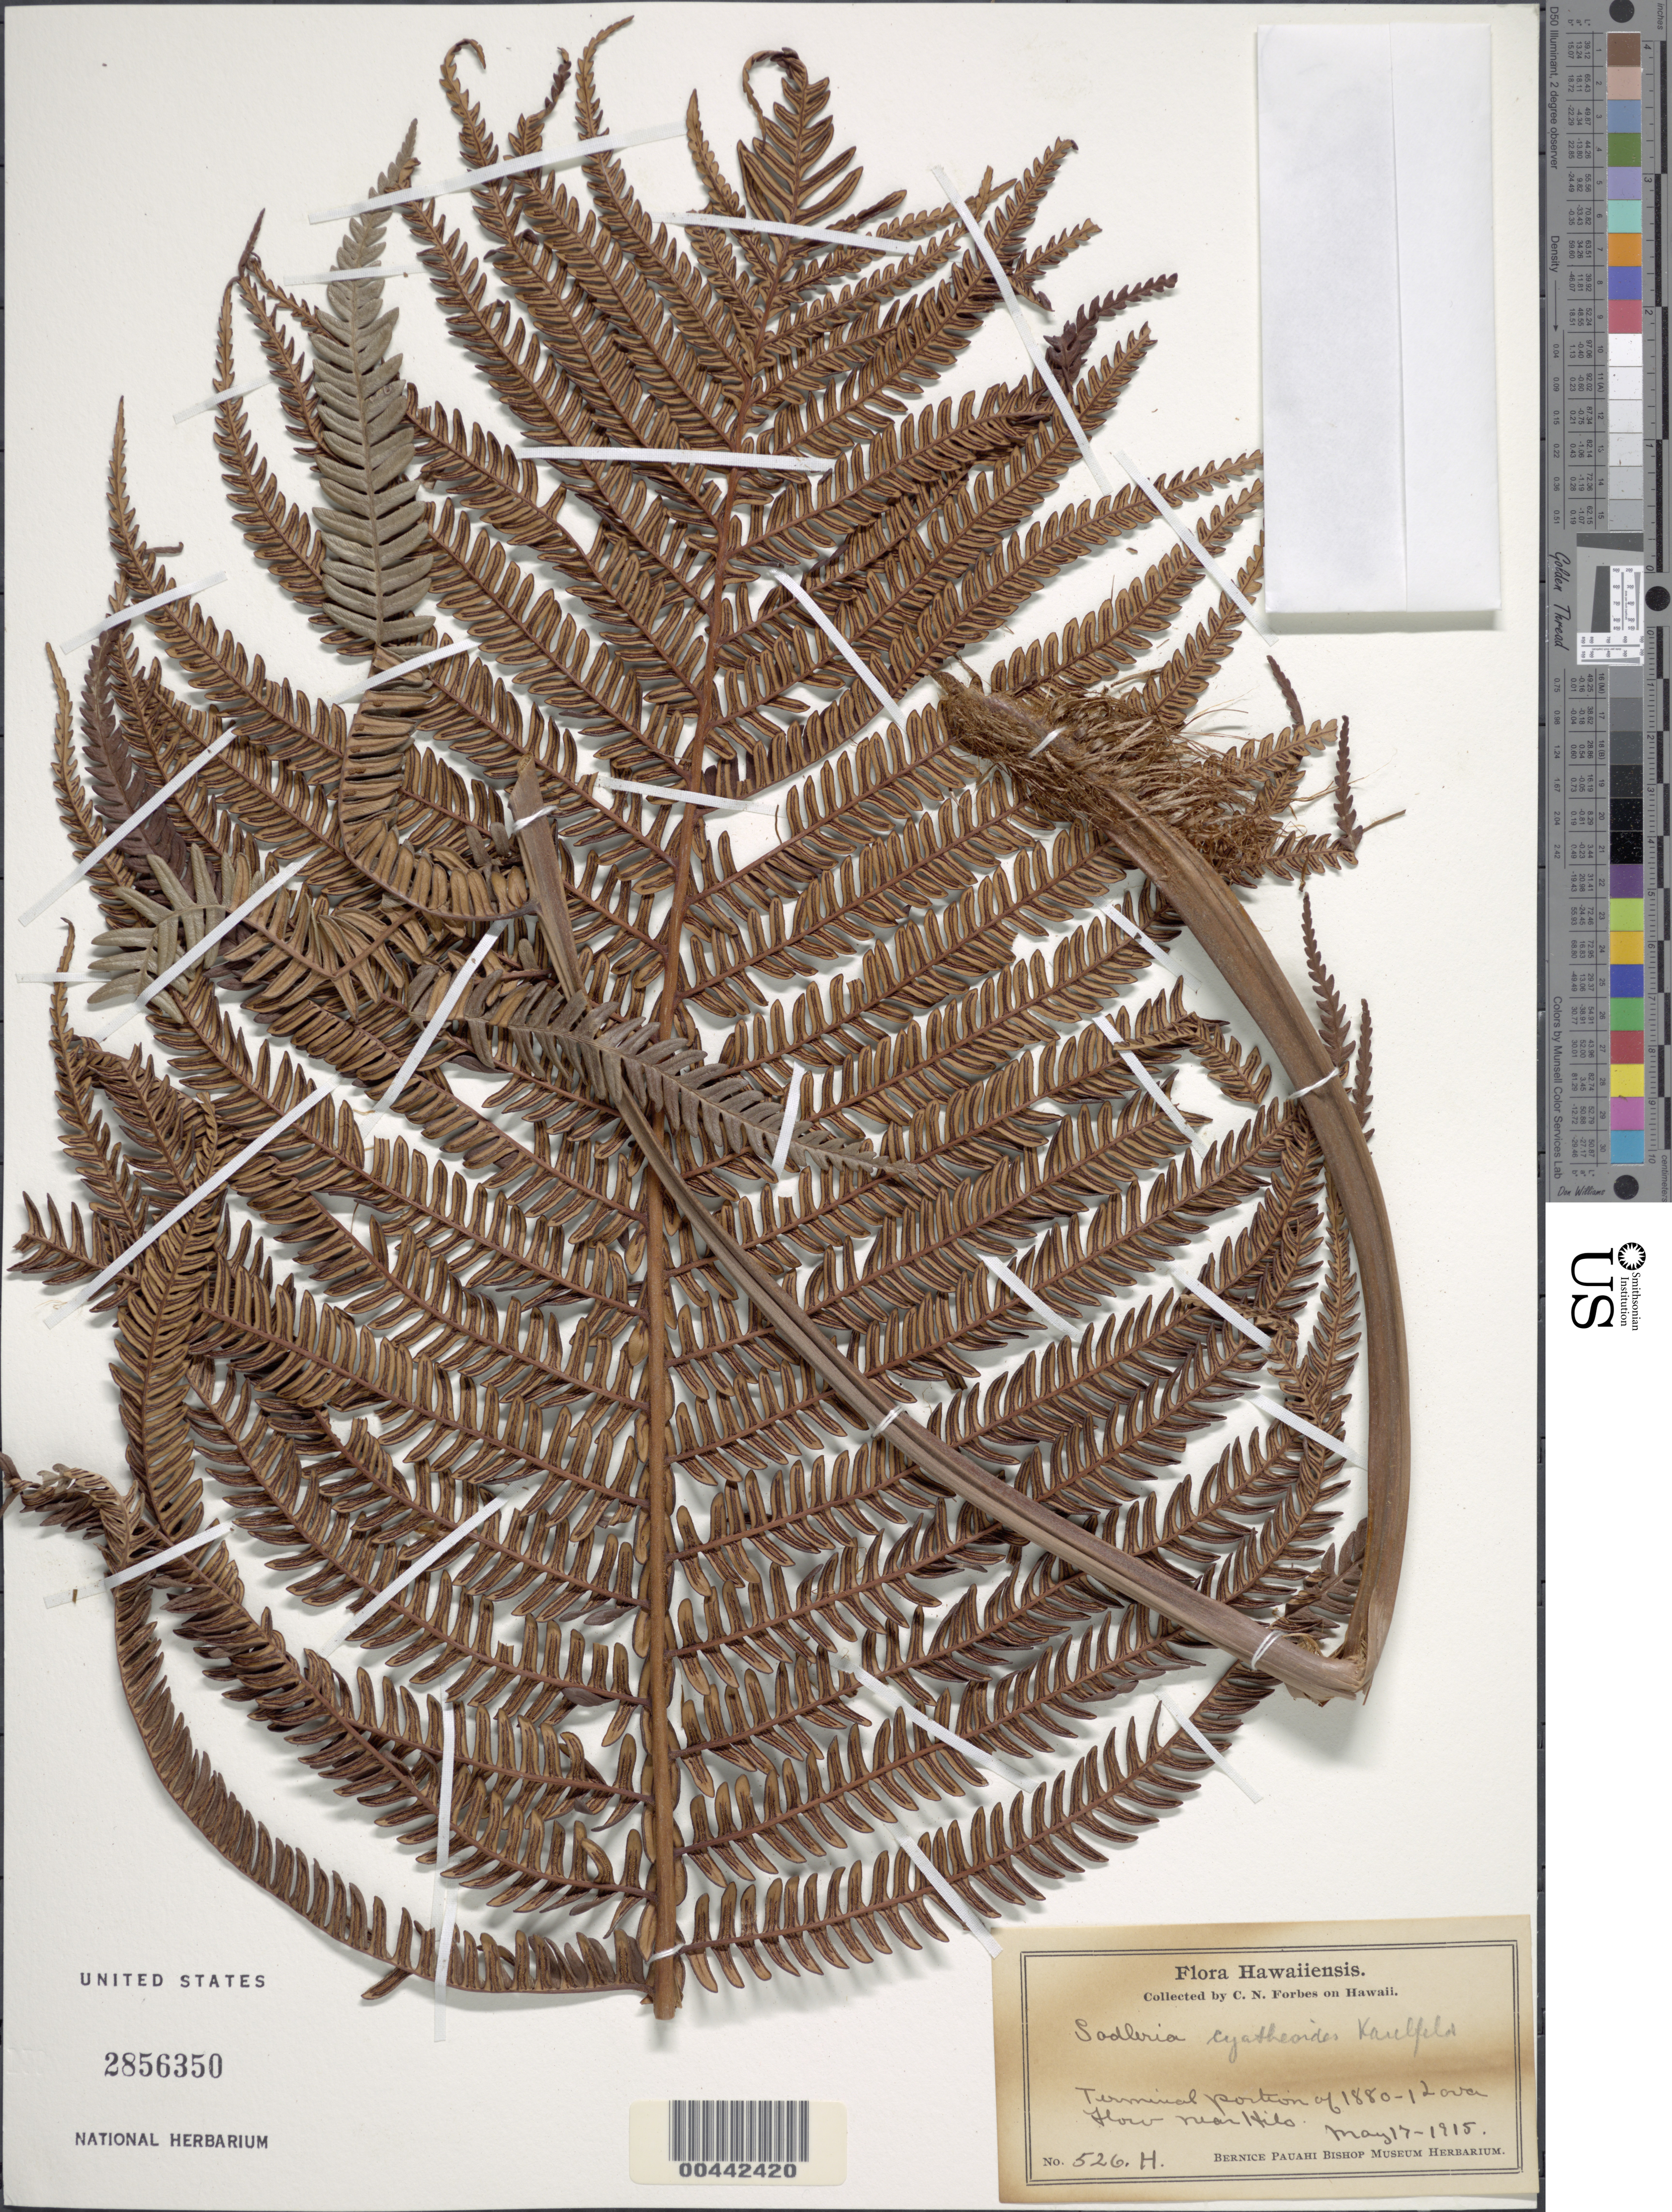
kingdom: Plantae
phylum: Tracheophyta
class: Polypodiopsida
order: Polypodiales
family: Blechnaceae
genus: Sadleria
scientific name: Sadleria cyatheoides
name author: Kaulf.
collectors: C. N. Forbes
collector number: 526.H.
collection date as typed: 17 May 1915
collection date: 1915-05-17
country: United States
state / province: Hawaii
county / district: Hawaii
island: Hawaii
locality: Terminal portion of 1880-1 Lava Flow near Hilo.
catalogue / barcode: US 2856350